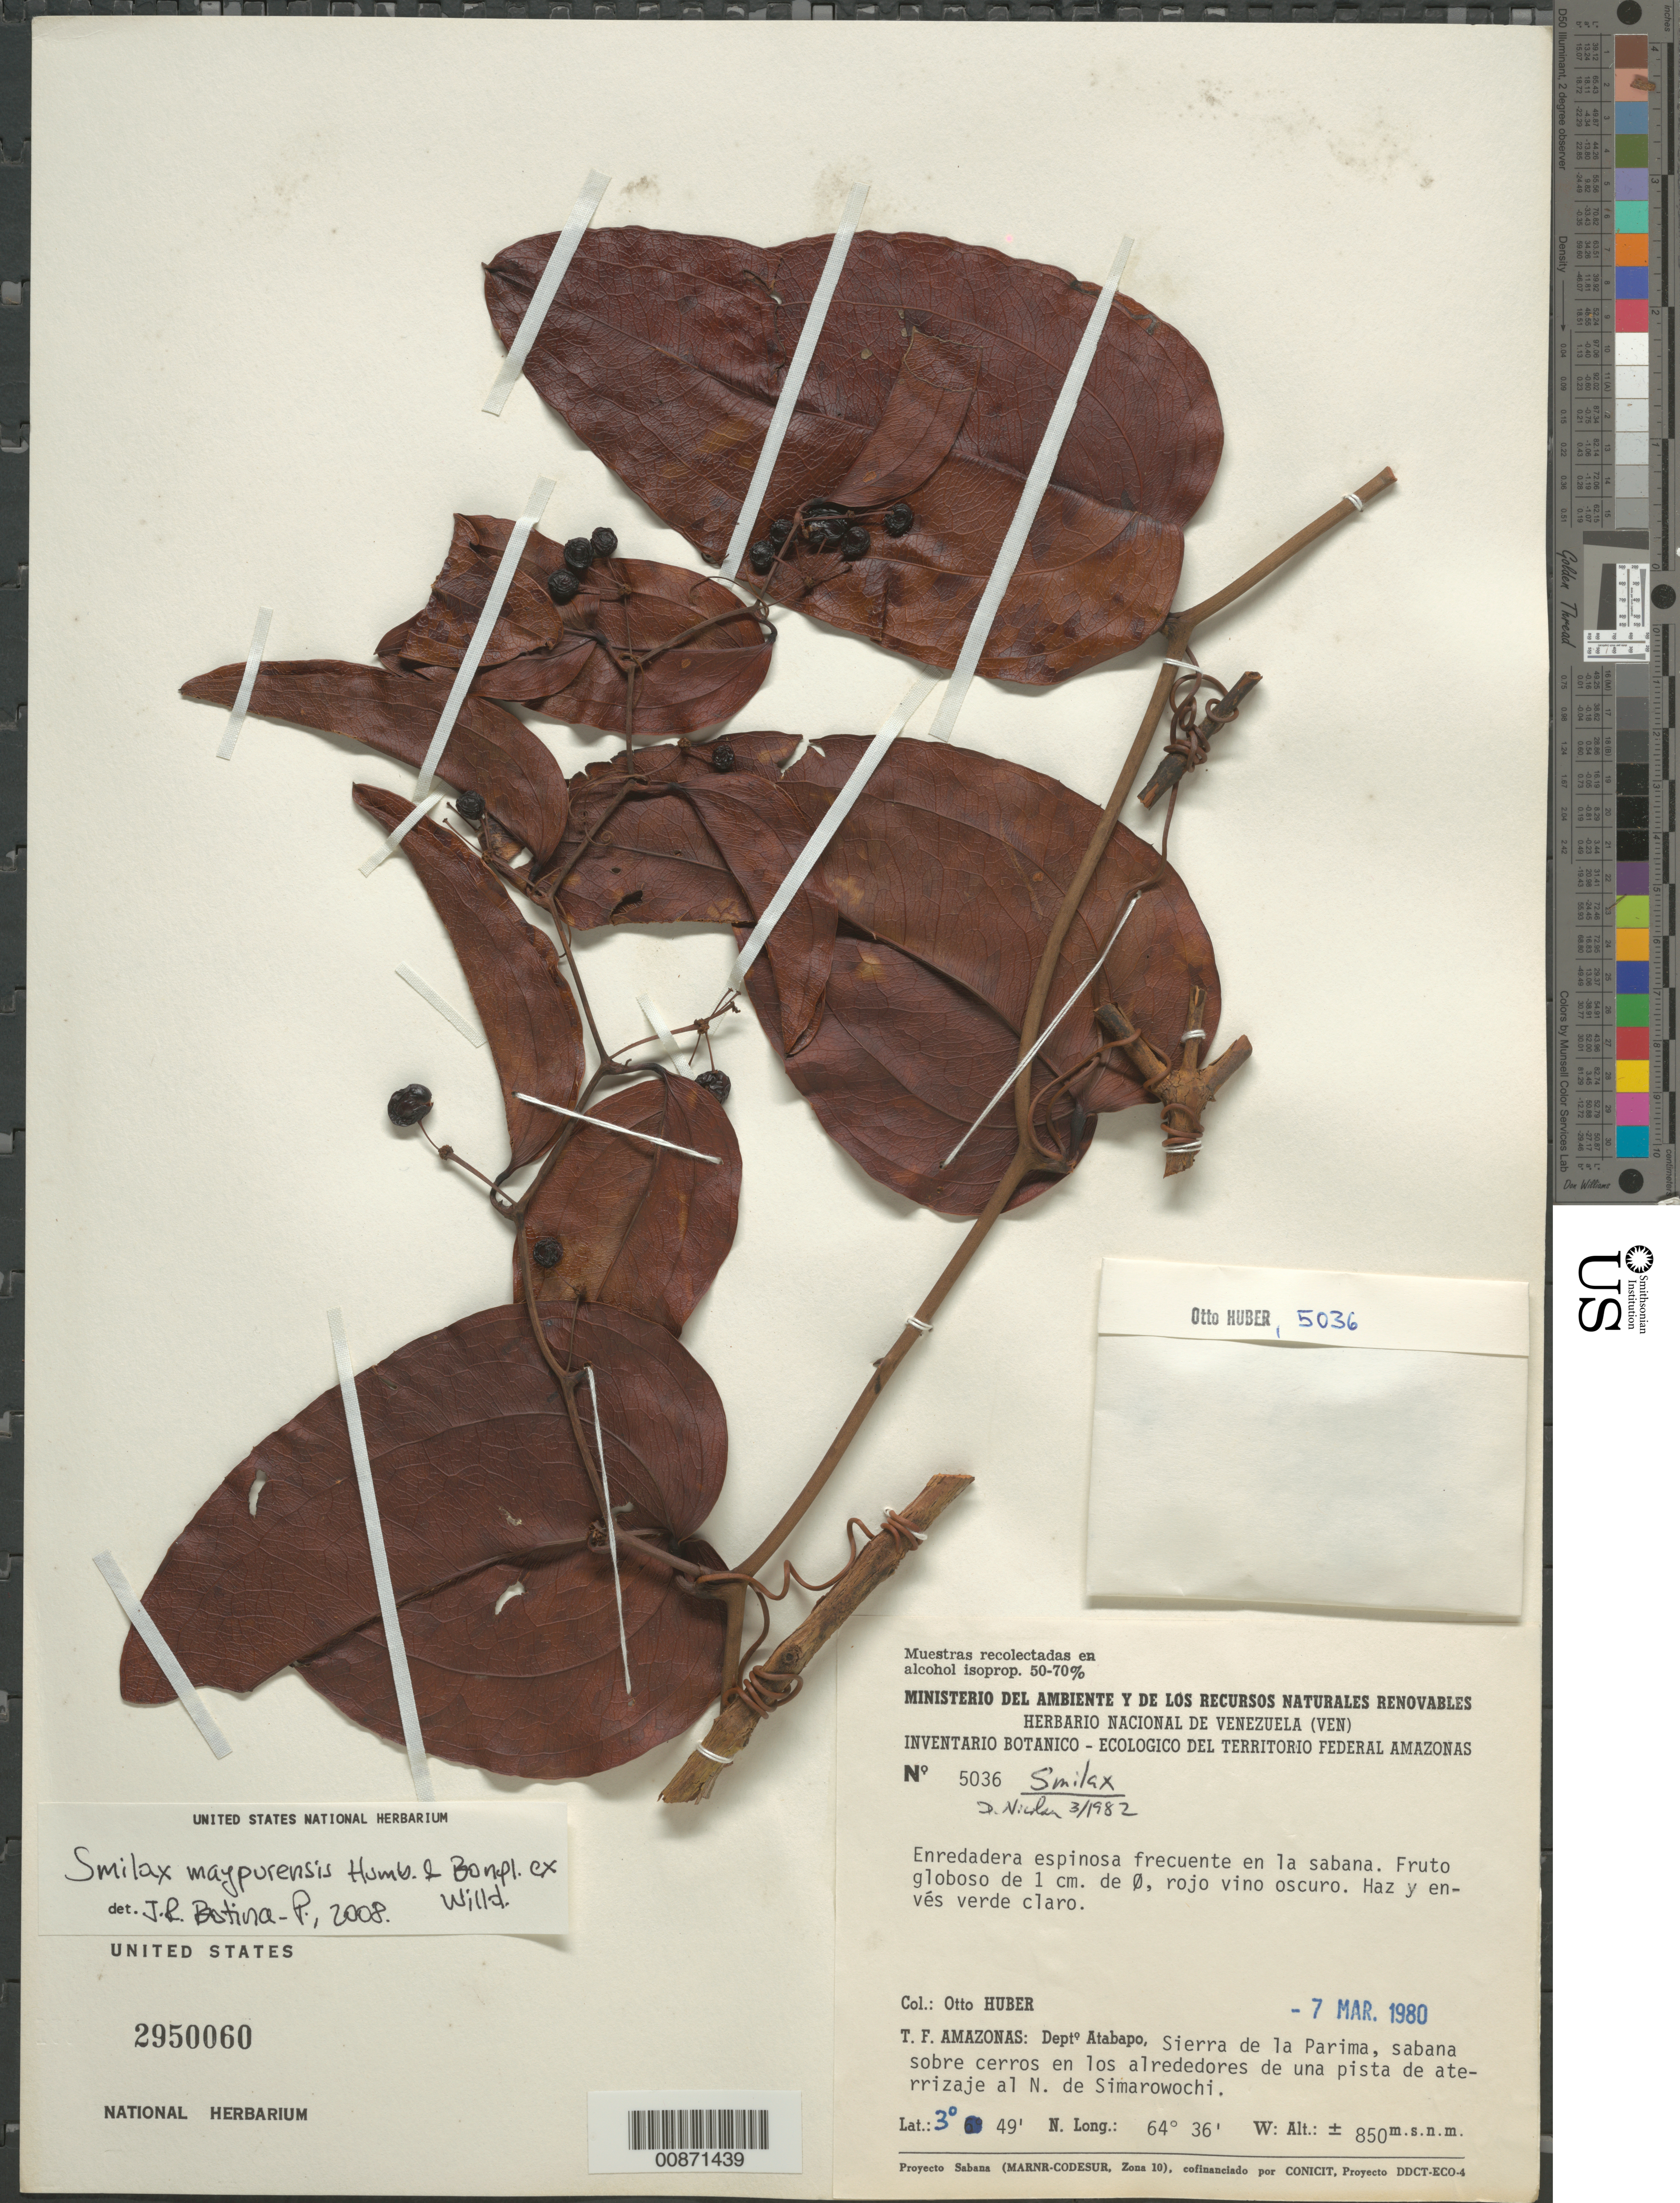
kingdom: Plantae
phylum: Tracheophyta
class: Liliopsida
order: Liliales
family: Smilacaceae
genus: Smilax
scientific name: Smilax maypurensis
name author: Humb. & Bonpl. ex Willd.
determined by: Botina-P., J. R.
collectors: O. Huber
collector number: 5036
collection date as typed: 7-Mar-80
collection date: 1980-03-07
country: Venezuela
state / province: Amazonas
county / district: Atabapo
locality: Sierra de la Parima, N de Simarowochi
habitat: Sabana; sabana sobre cerros en los alrededores de una pista de aterrizaje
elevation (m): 850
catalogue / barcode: US 2950060